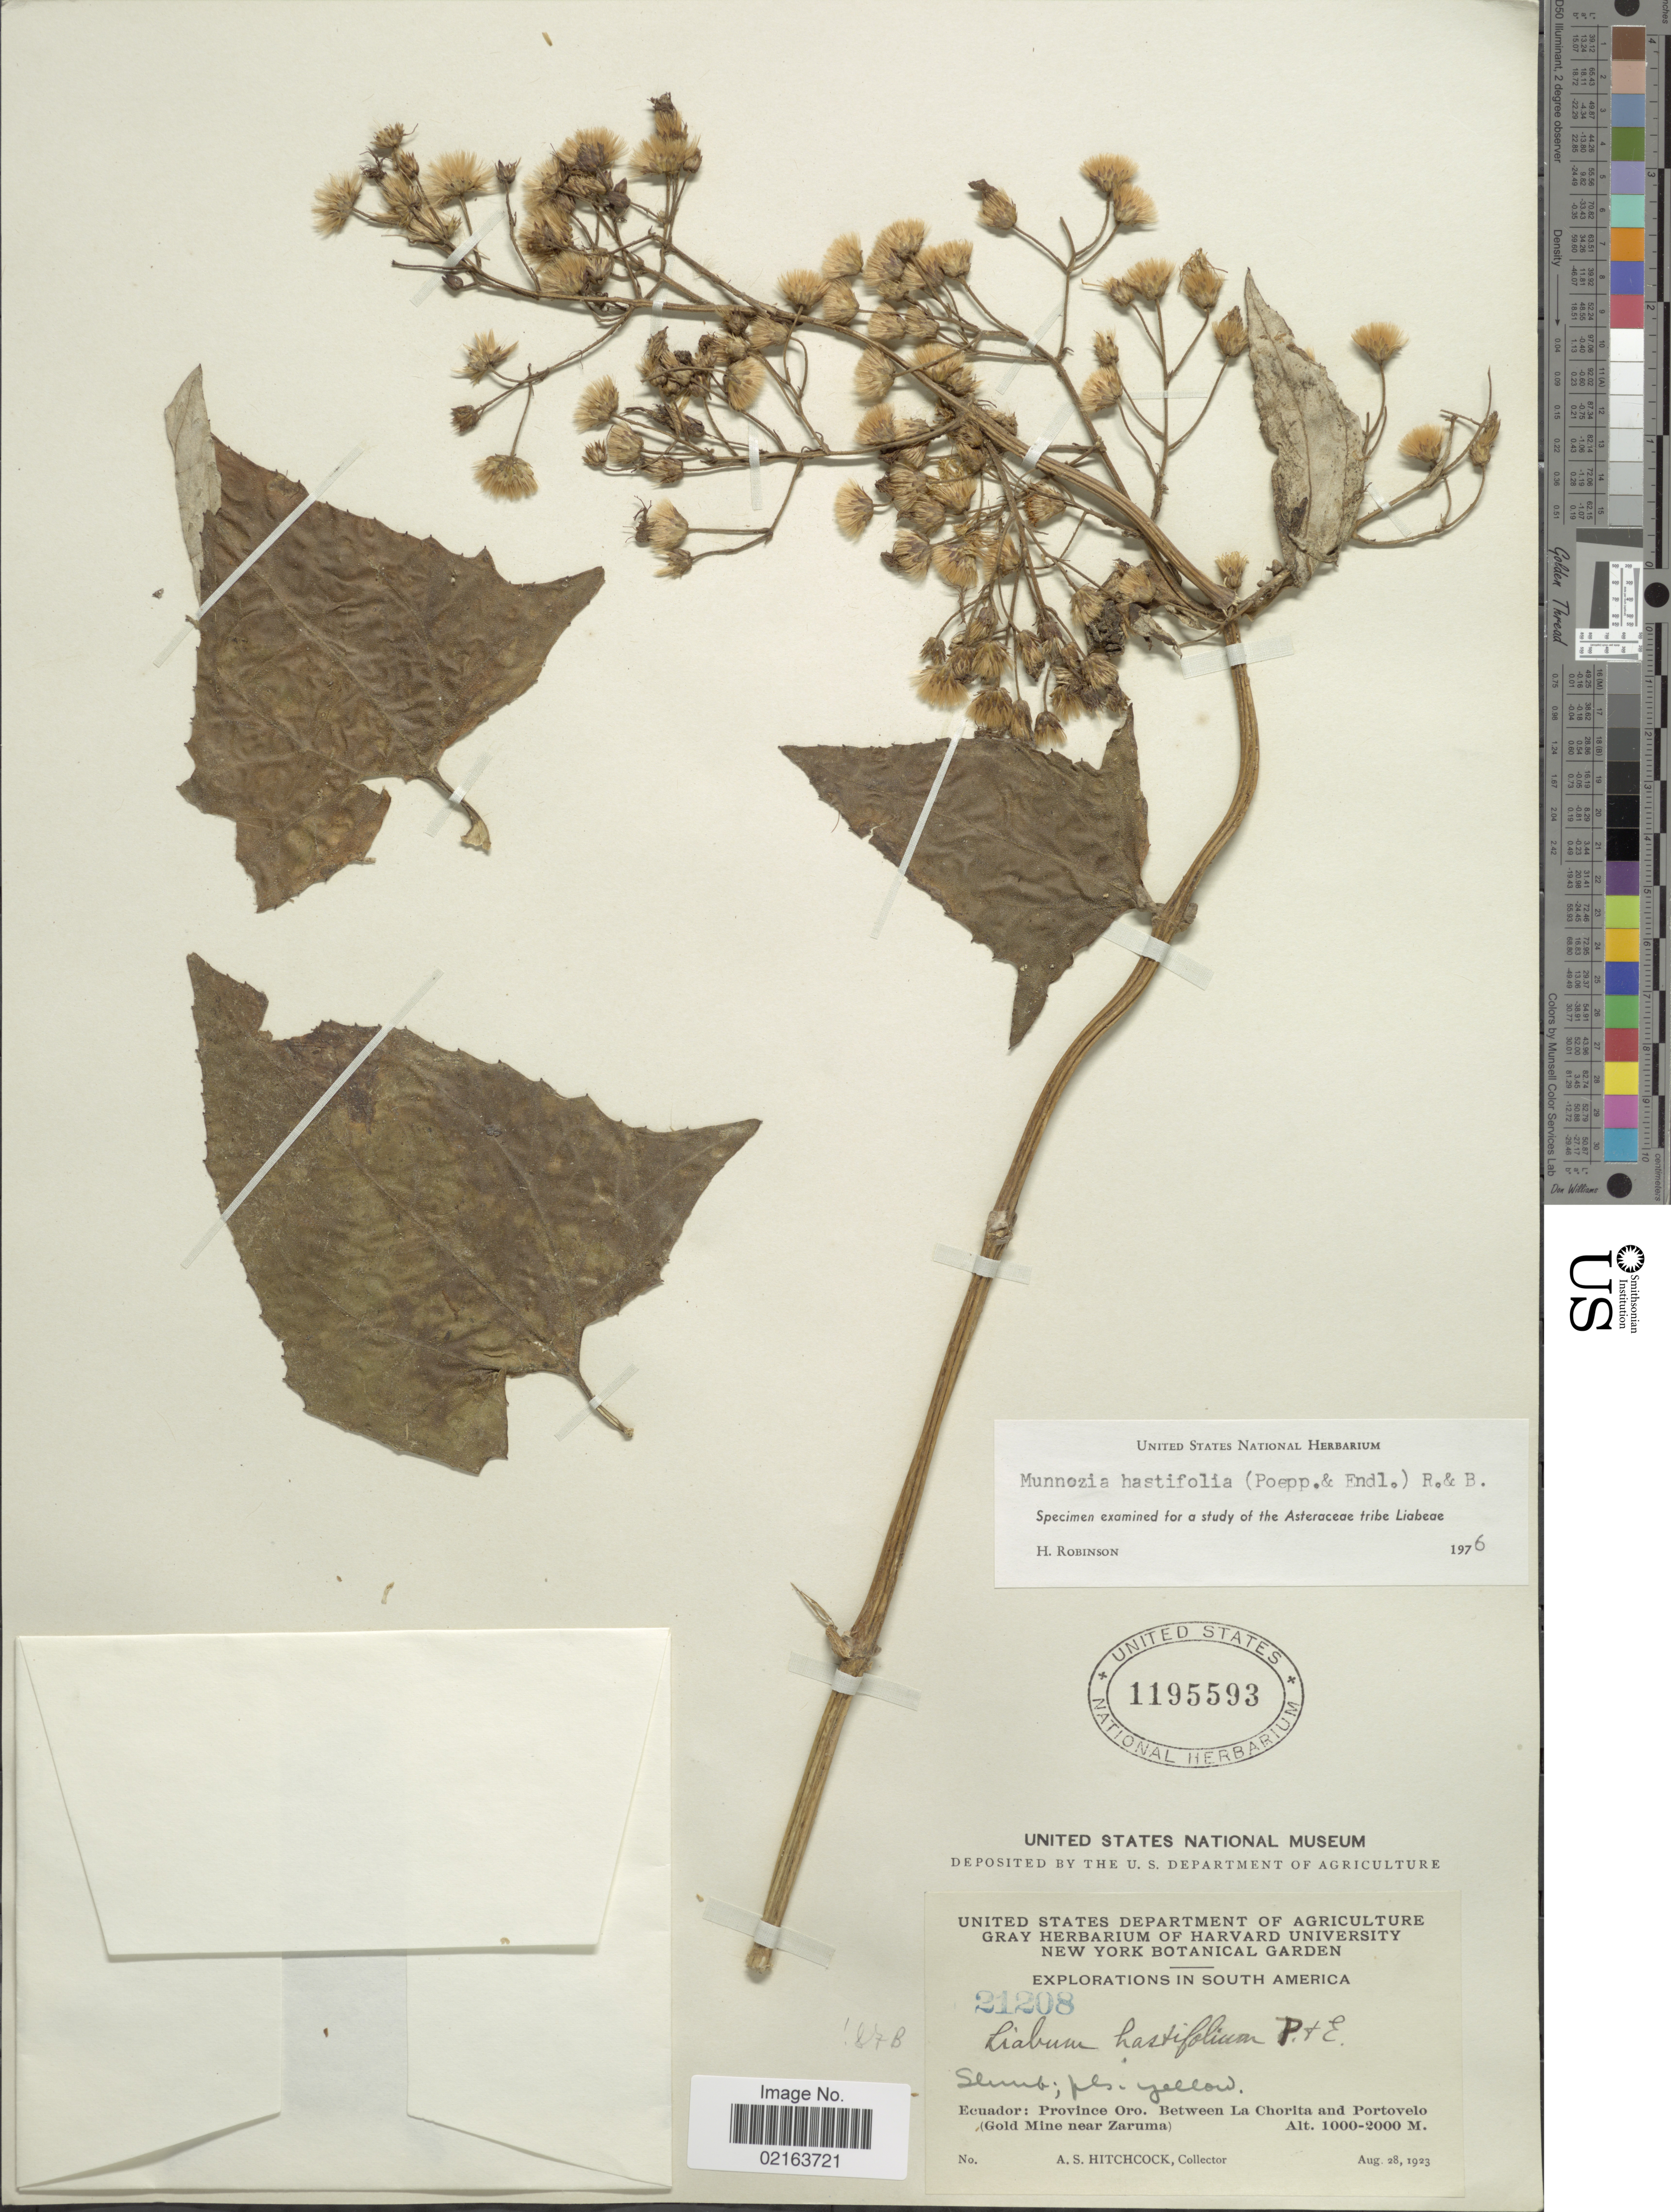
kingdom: Plantae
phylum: Tracheophyta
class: Magnoliopsida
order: Asterales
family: Asteraceae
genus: Munnozia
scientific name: Munnozia hastifolia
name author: (Poepp.) H. Rob. & Brettell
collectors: A. S. Hitchcock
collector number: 21208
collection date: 1923-08-28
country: Ecuador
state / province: El Oro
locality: Province Oro, Between a Chorita and Portovelo (Gold Mine near Zaruma)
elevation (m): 1000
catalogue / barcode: US 1195593